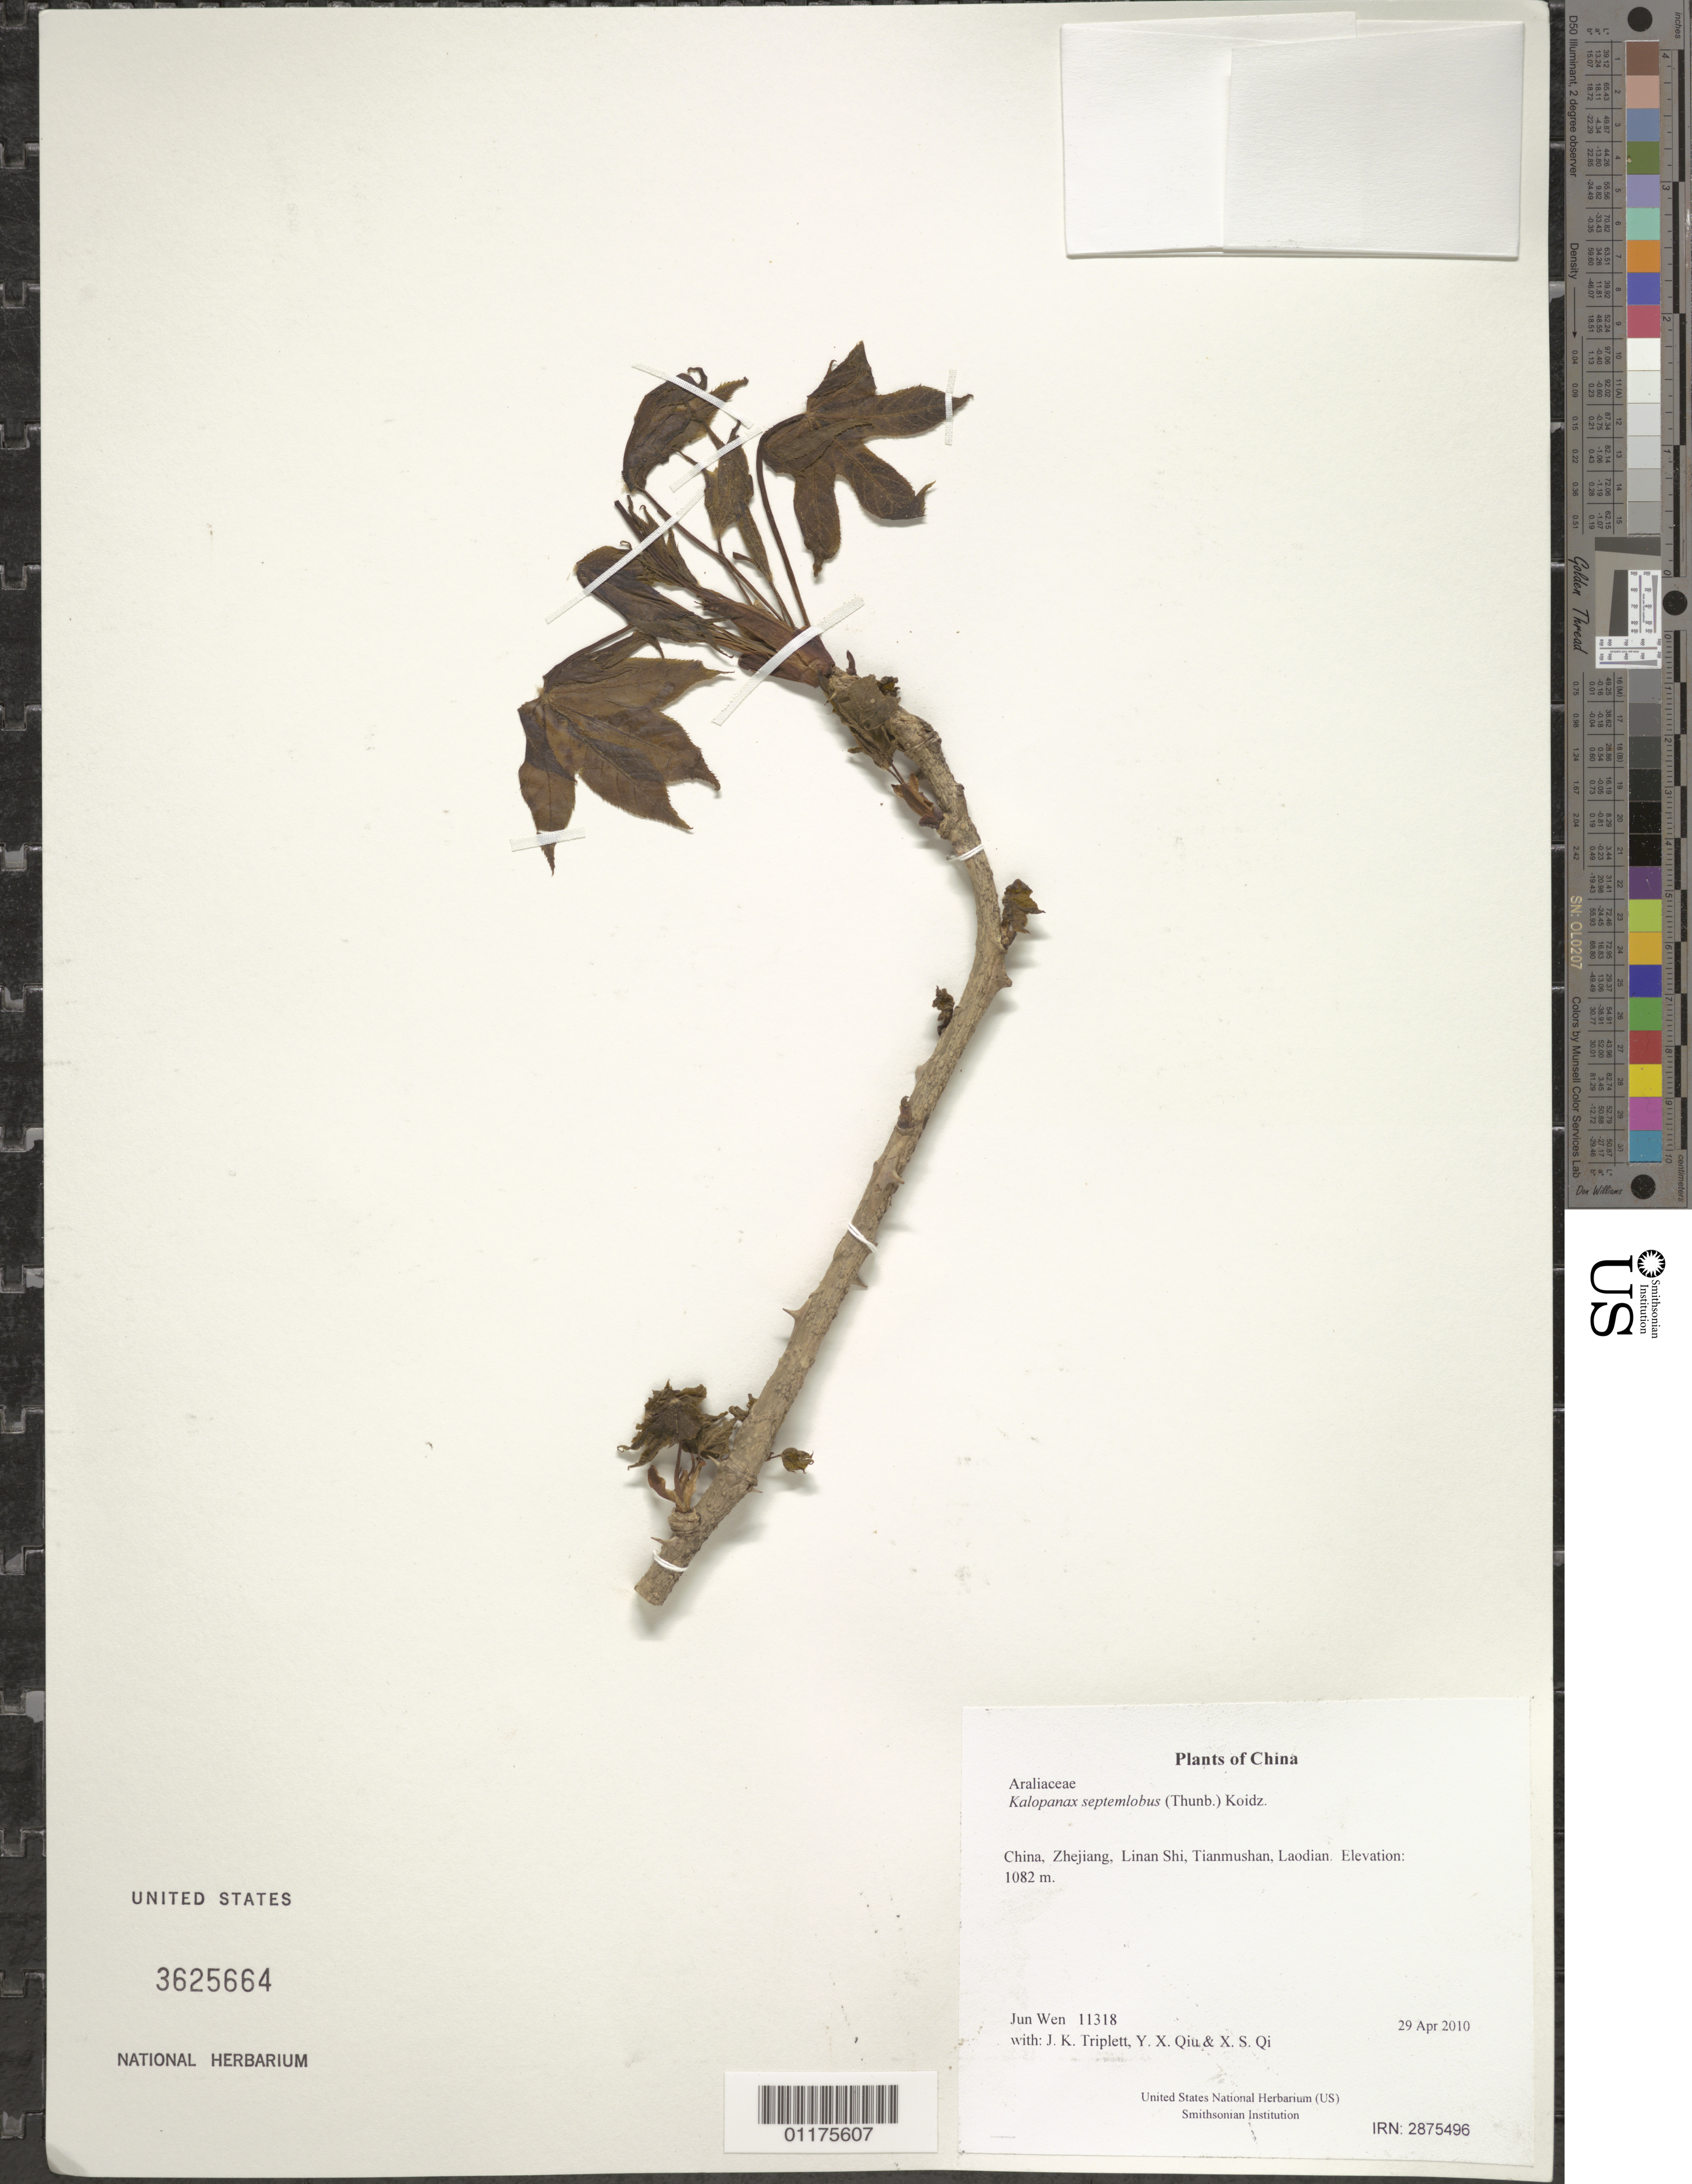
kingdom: Plantae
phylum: Tracheophyta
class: Magnoliopsida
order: Apiales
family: Araliaceae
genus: Kalopanax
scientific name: Kalopanax septemlobus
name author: (Thunb.) Koidz.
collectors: J. Wen, J. K. Triplett, Y. X. Qiu & X. S. Qi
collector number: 11318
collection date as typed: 29 Apr 2010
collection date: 2010-04-29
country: China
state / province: Zhejiang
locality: Linan Shi, Tianmushan, Laodian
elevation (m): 1082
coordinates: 30 20.537 N, 119 25.997 E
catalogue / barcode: US 3625664